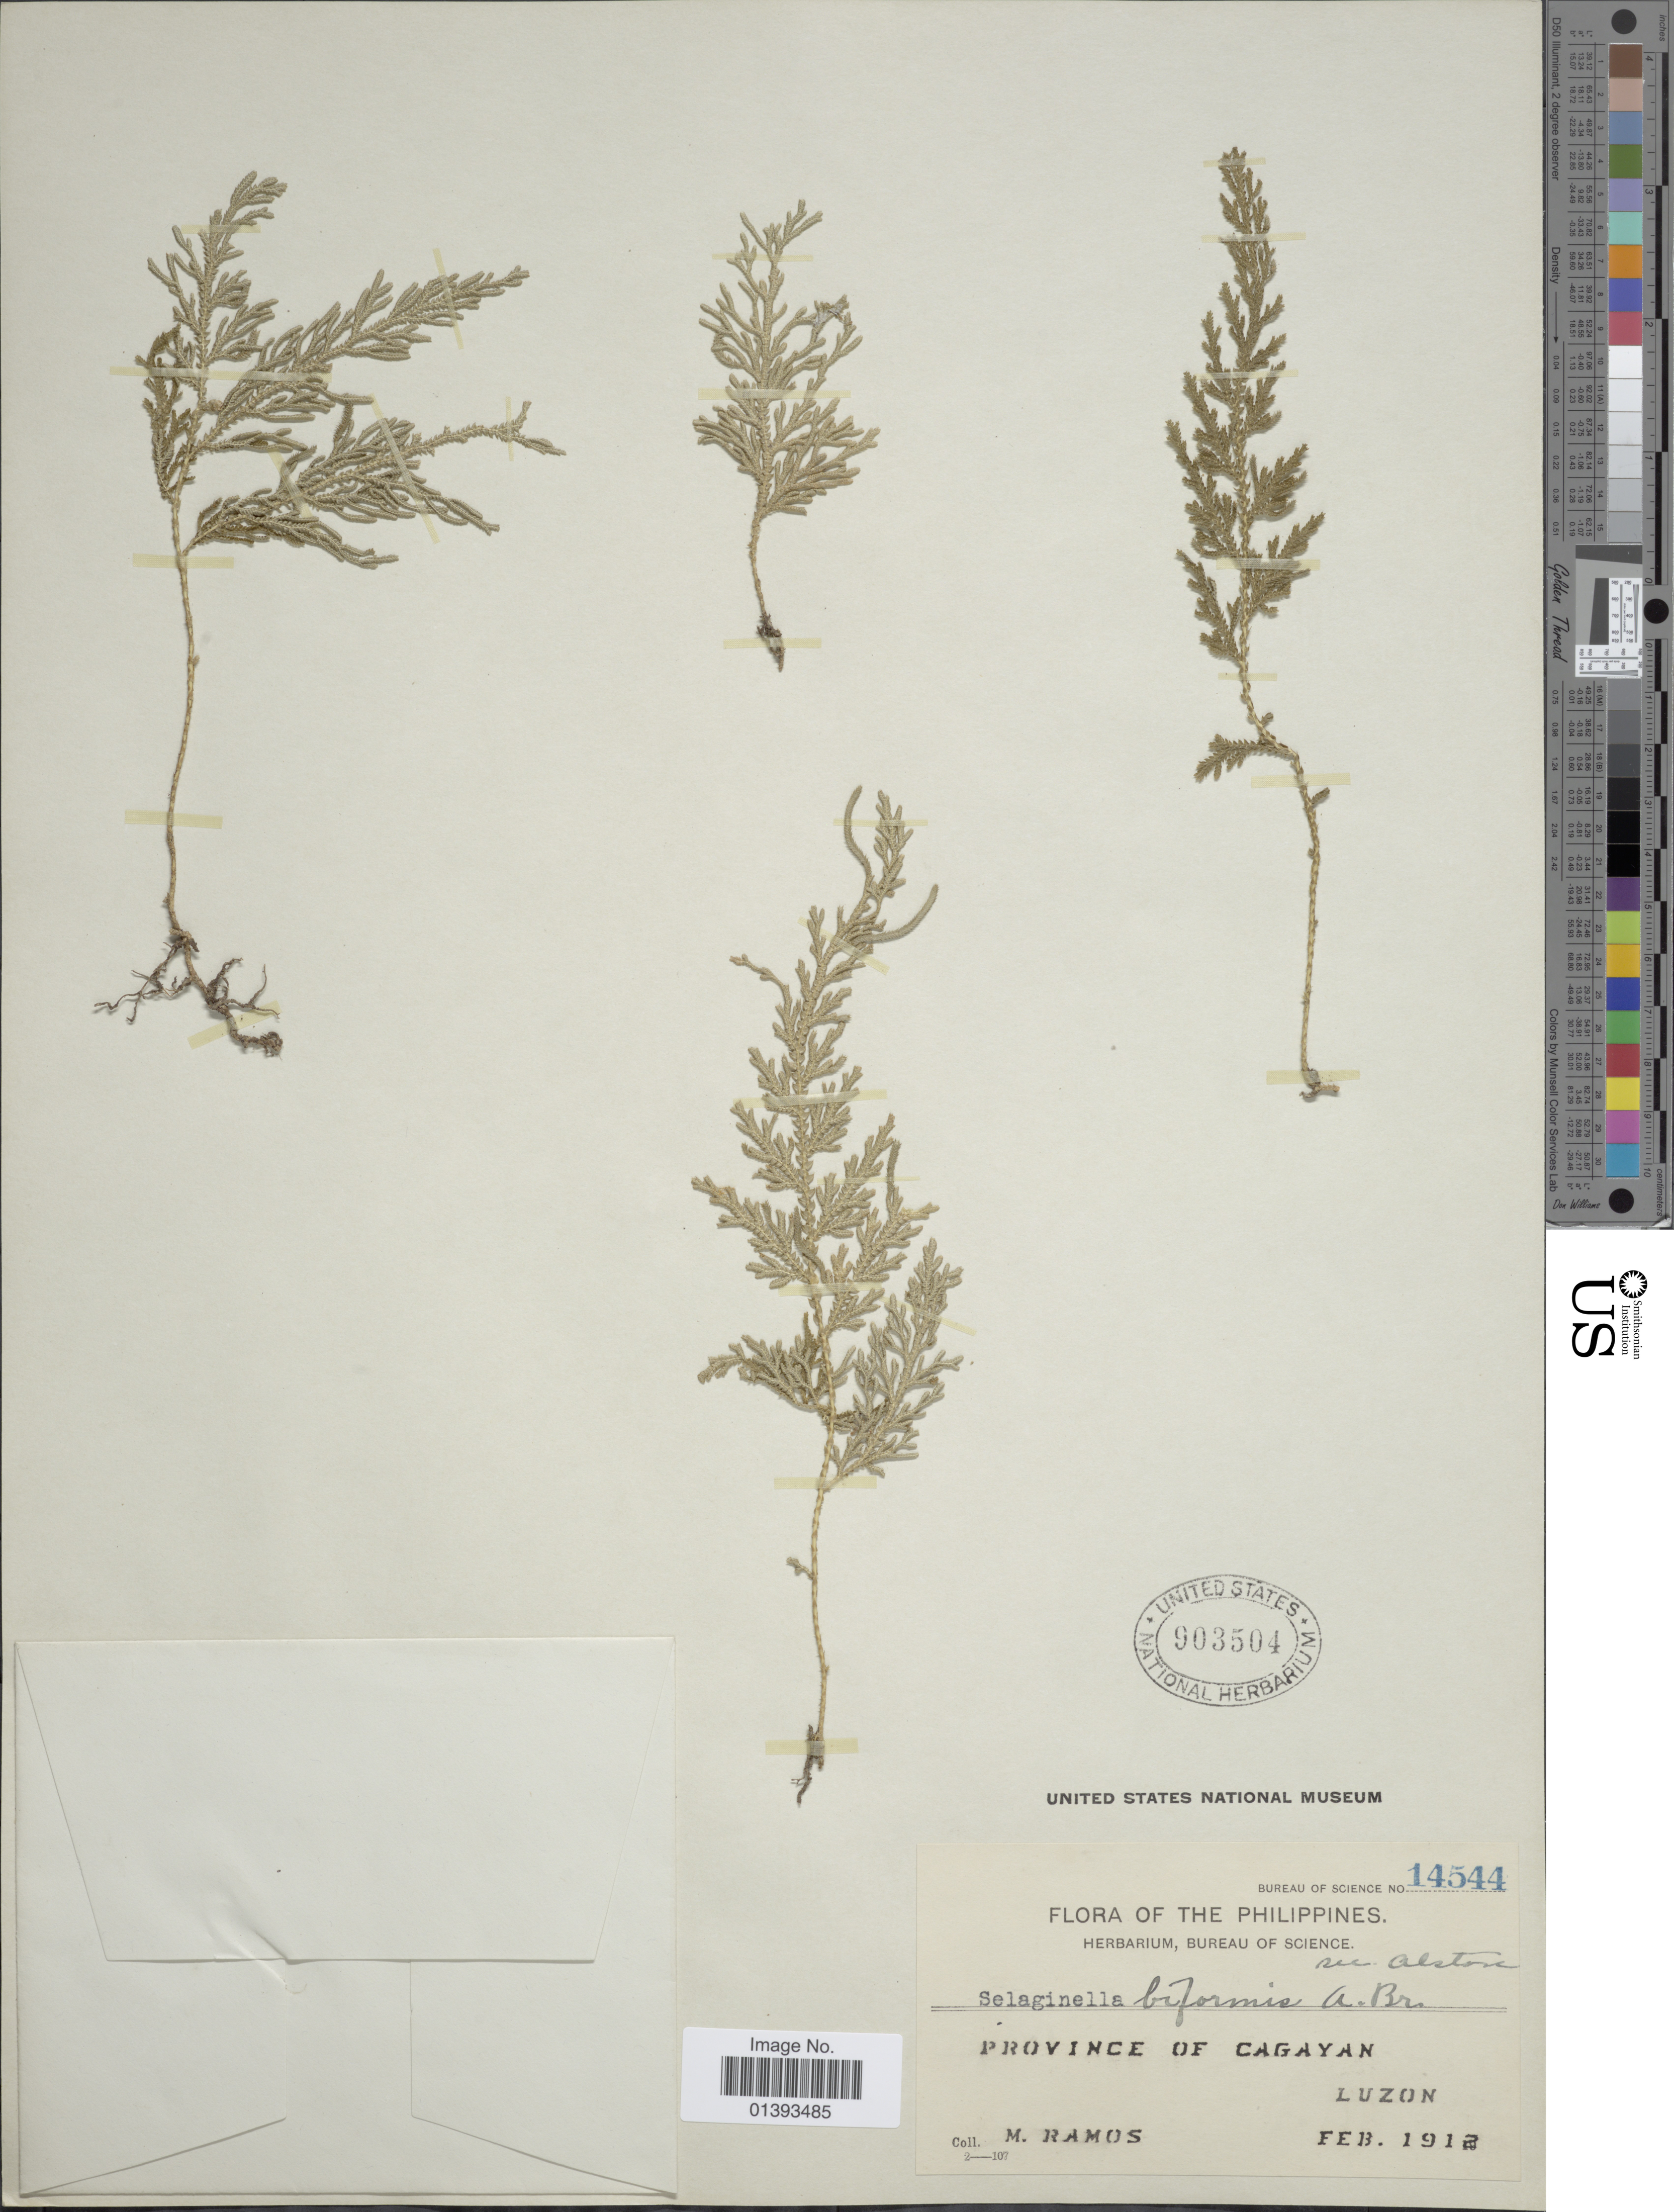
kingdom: Plantae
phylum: Tracheophyta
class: Lycopodiopsida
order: Selaginellales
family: Selaginellaceae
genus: Selaginella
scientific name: Selaginella biformis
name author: A. Braun ex Kuhn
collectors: M. Ramos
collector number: Bureau of Science 14544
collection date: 1912-02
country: Philippines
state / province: Central Luzon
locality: Province of Cagayan, Luzon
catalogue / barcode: US 903504